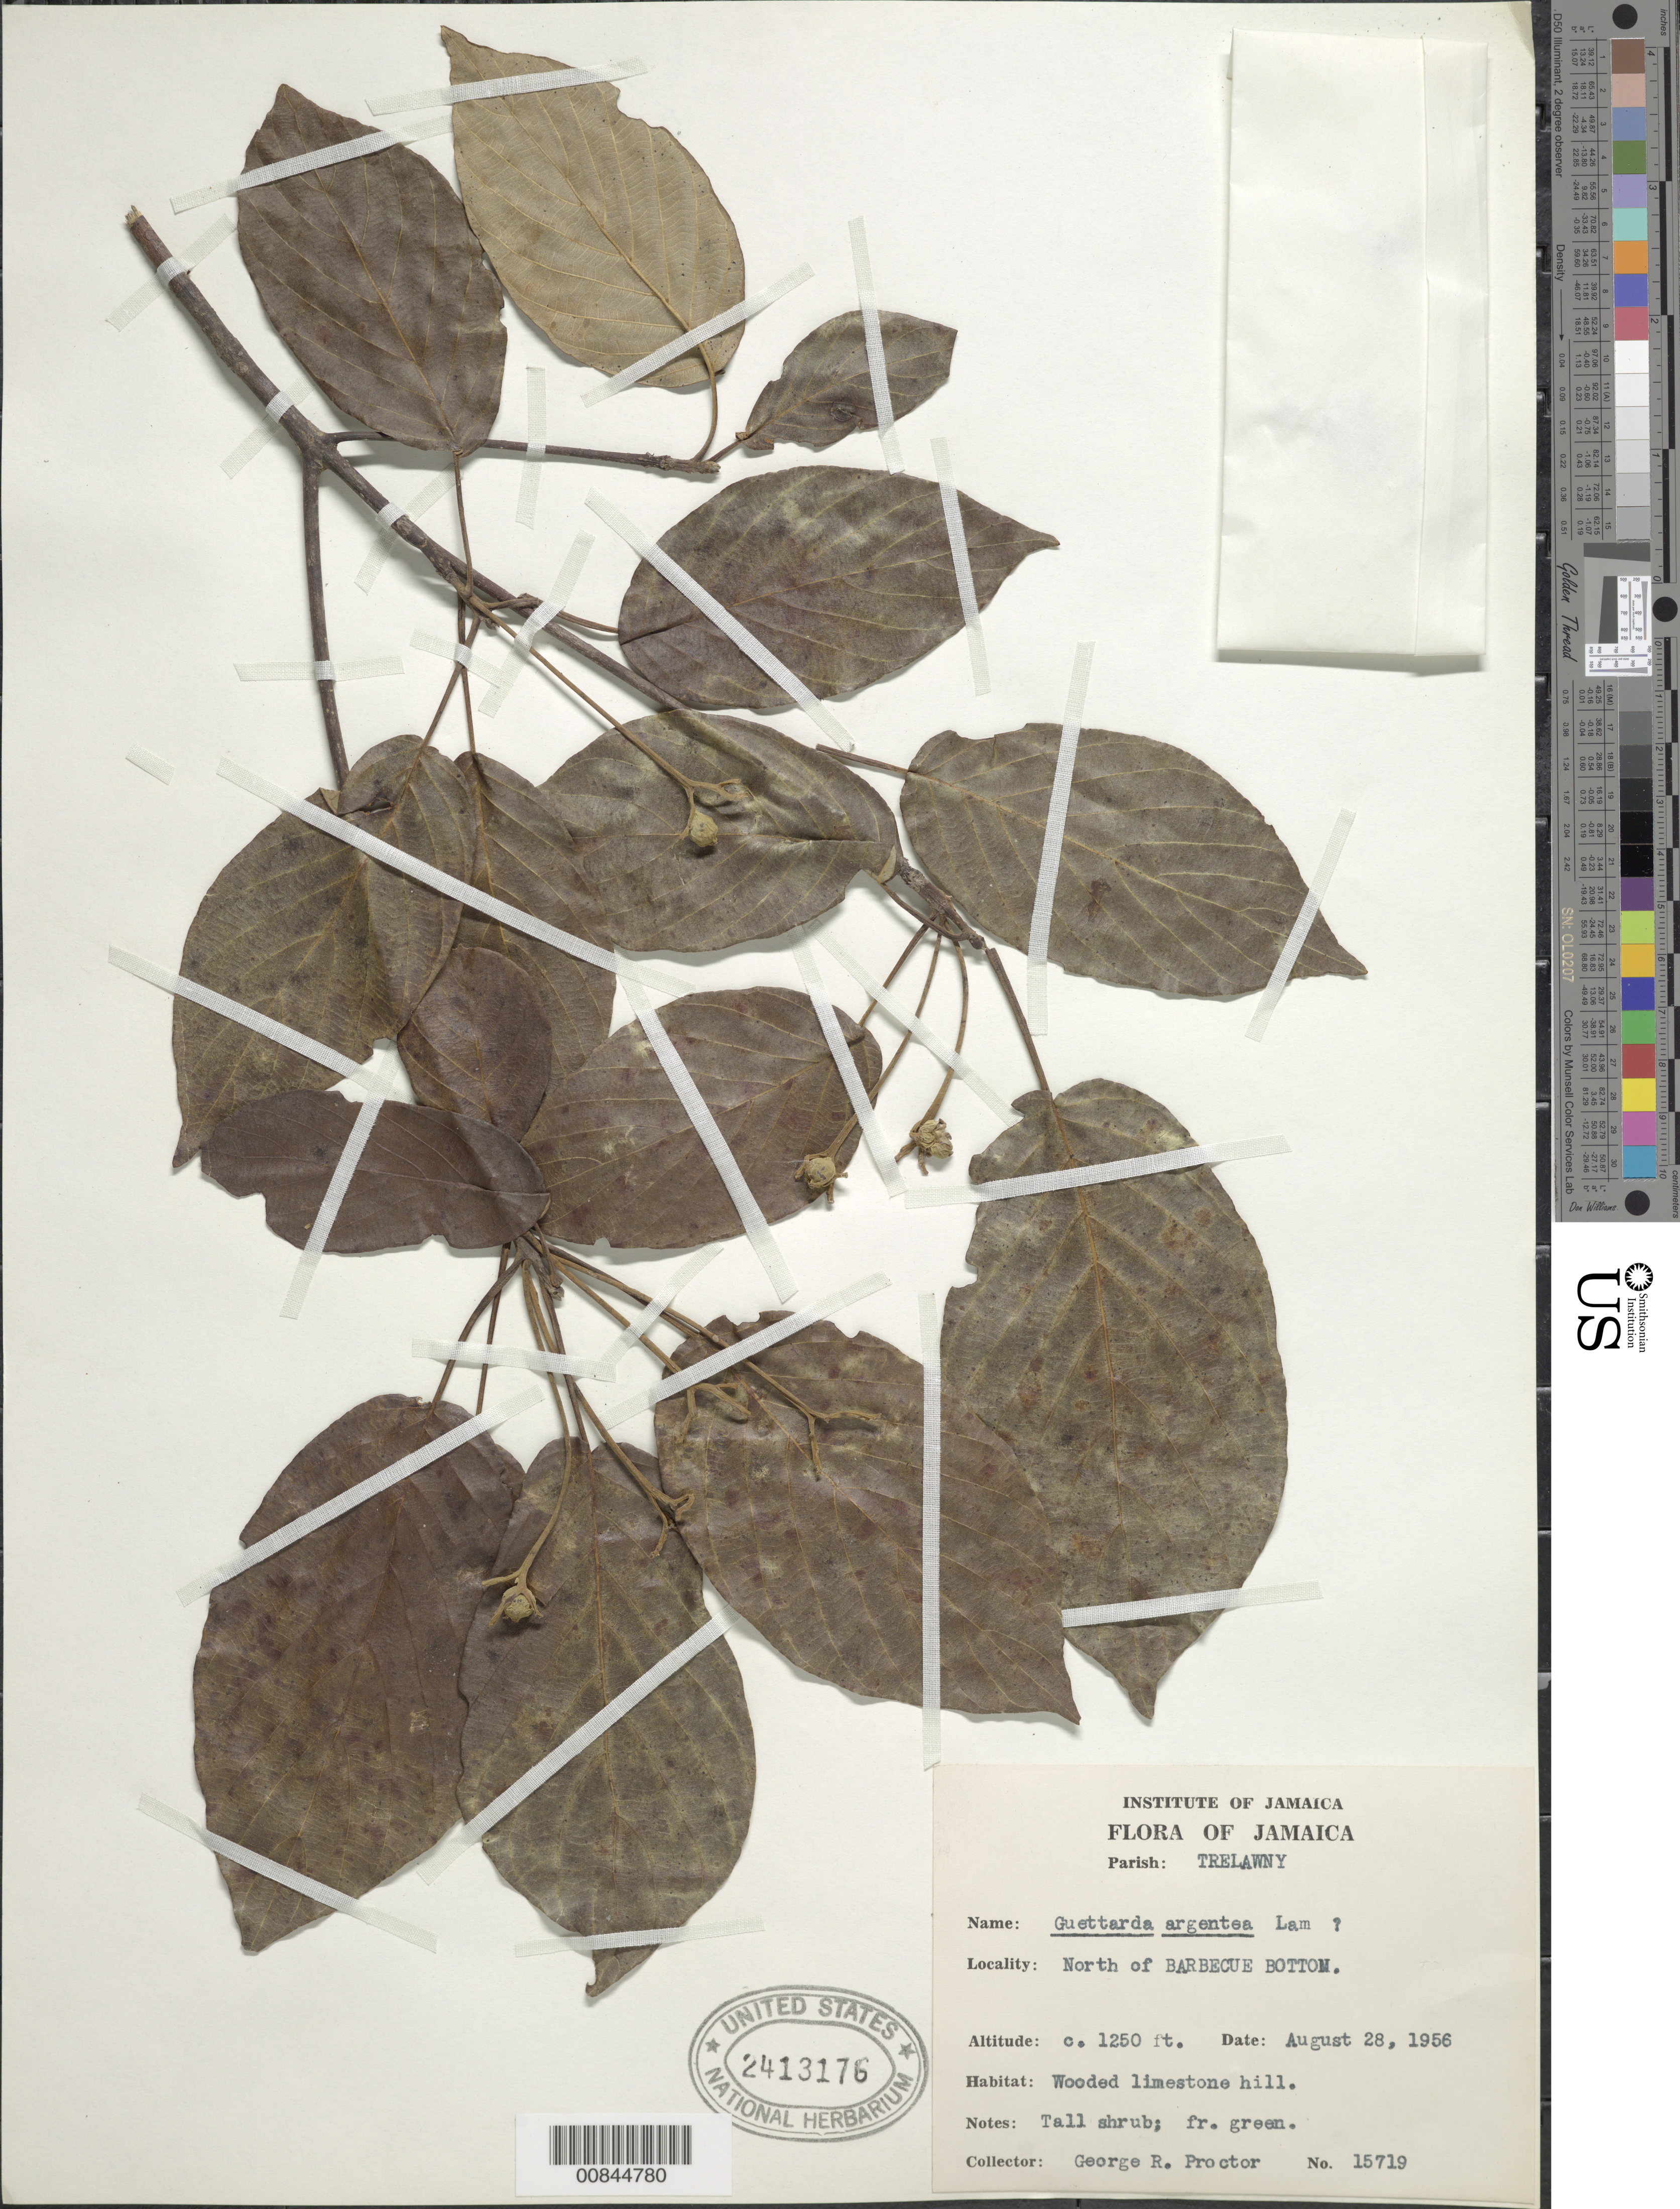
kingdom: Plantae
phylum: Tracheophyta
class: Magnoliopsida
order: Gentianales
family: Rubiaceae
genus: Guettarda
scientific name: Guettarda argentea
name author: Lam.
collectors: G. R. Proctor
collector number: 15719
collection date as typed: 28 Aug 1956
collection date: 1956-08-28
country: Jamaica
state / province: Trelawny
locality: North of Barbecue Bottom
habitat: Wooded limestone hill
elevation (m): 381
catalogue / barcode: US 2413176